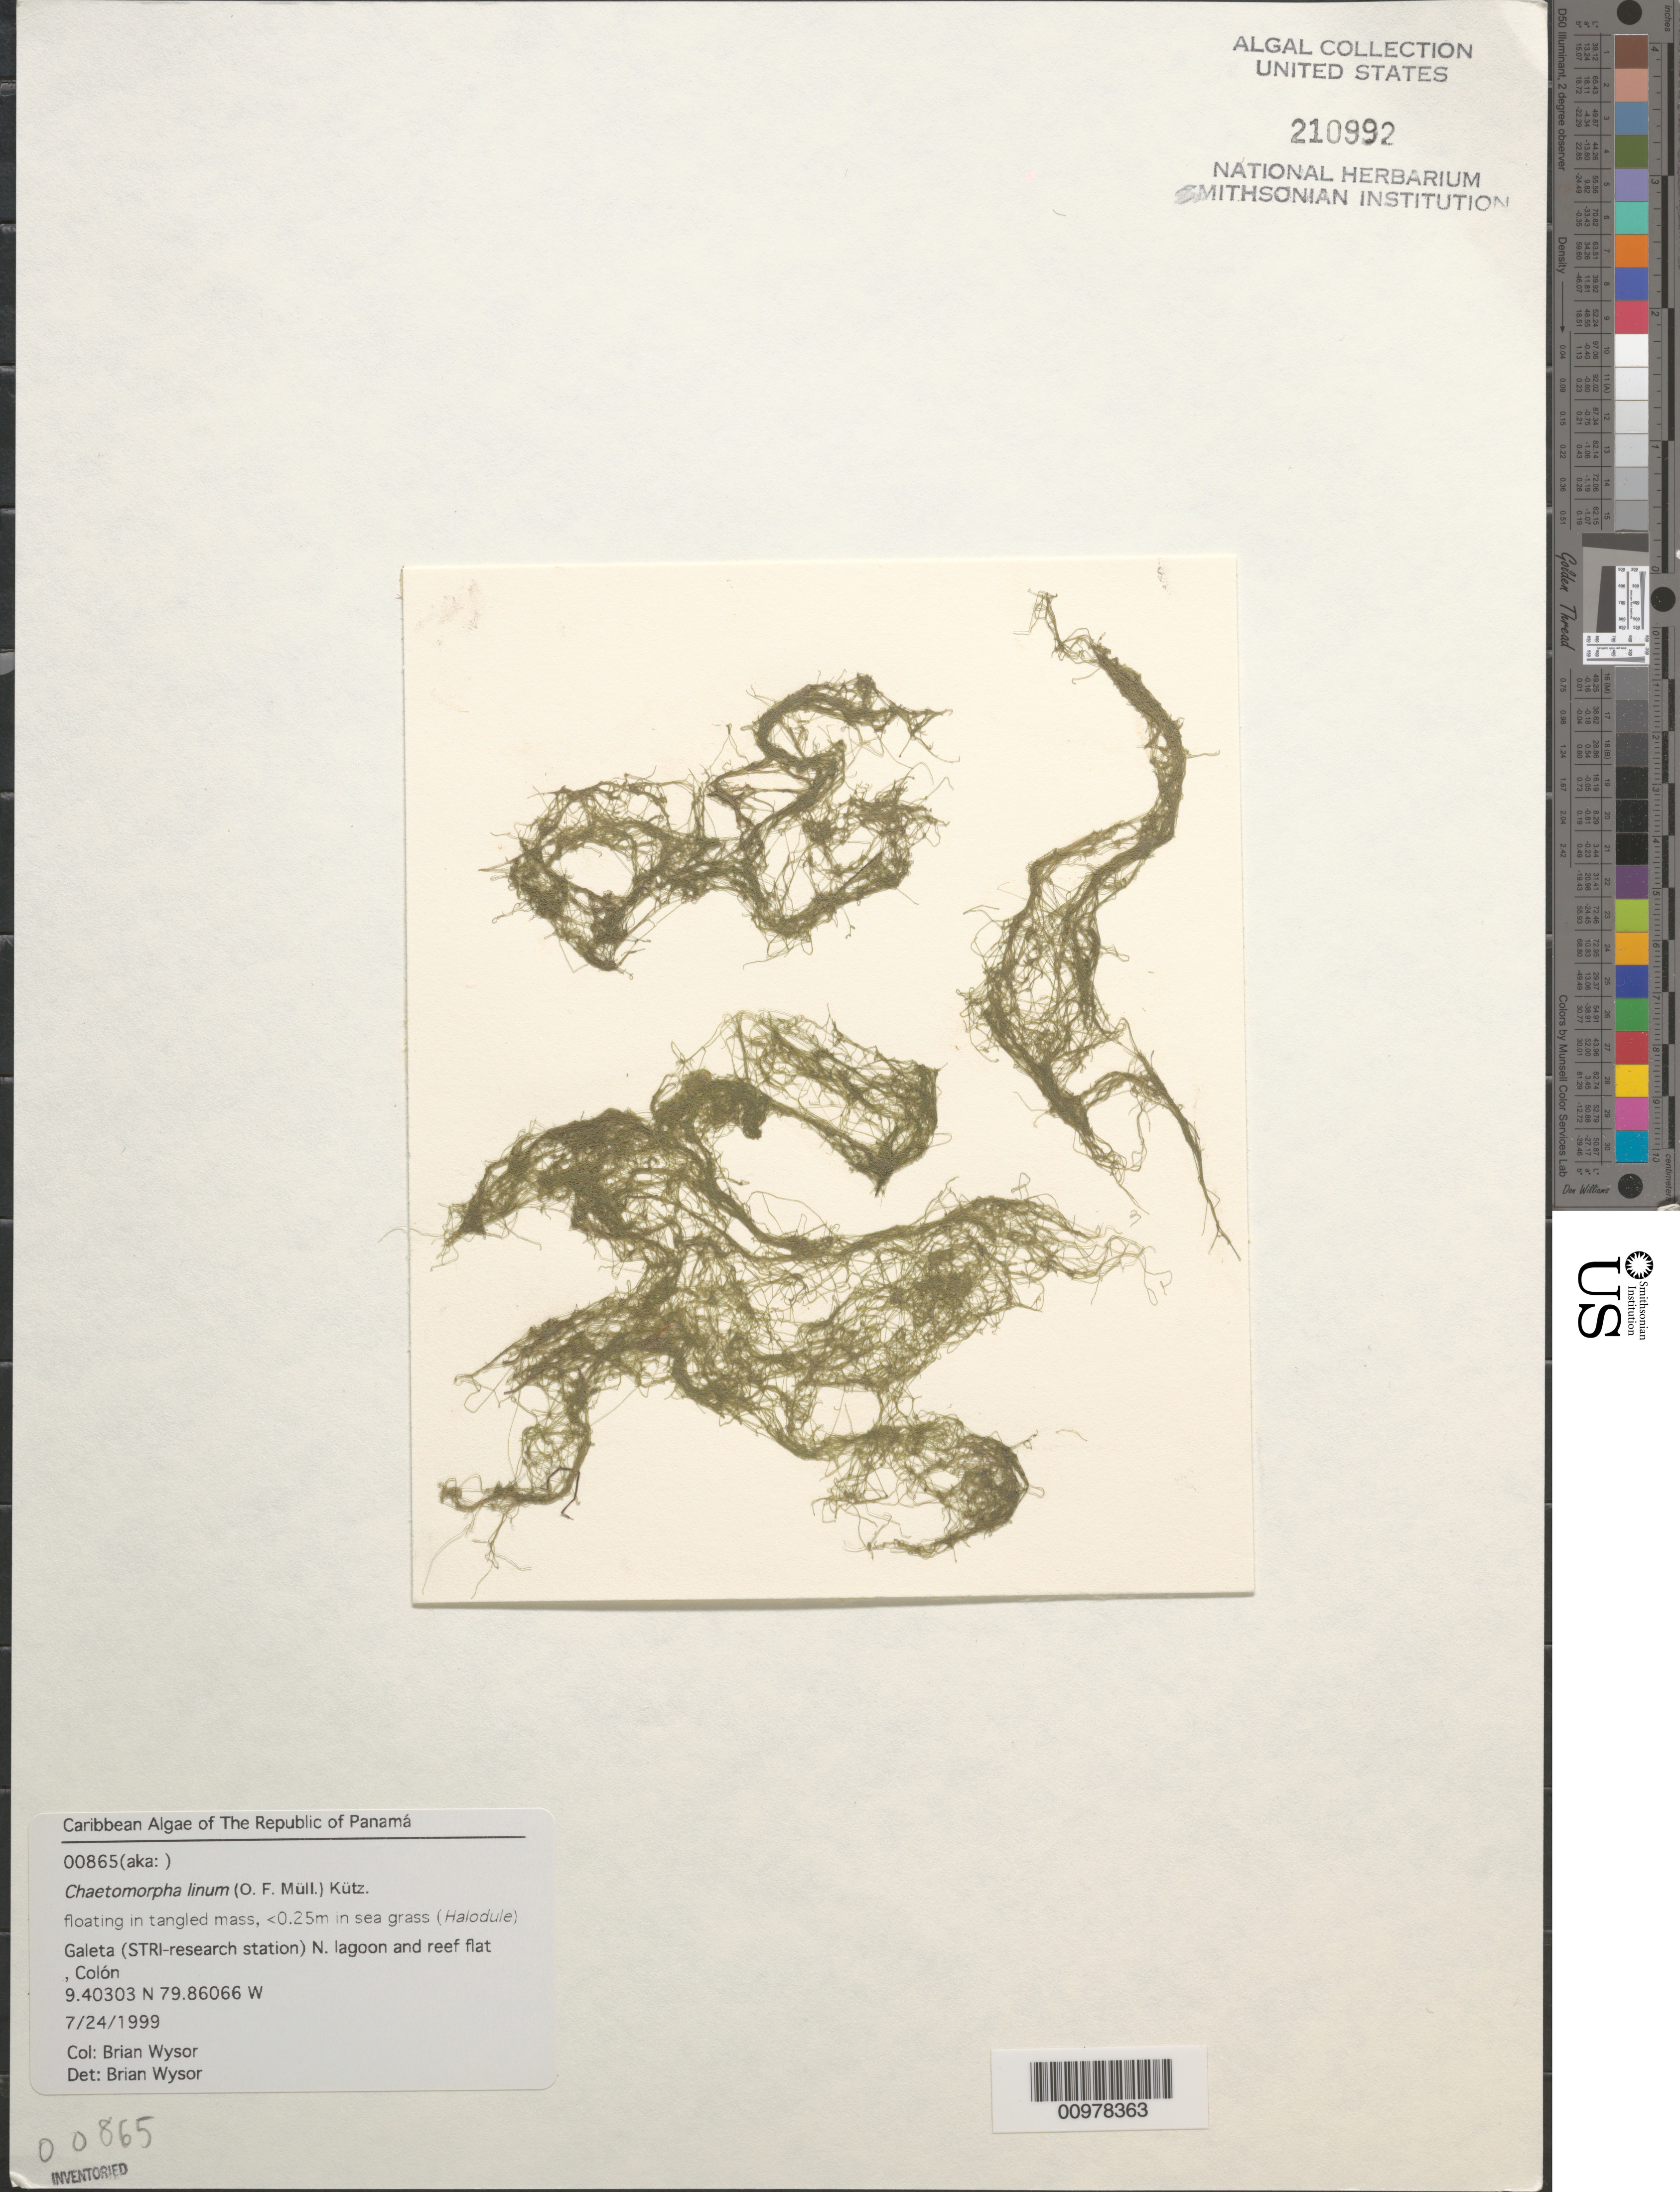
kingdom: Plantae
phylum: Chlorophyta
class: Ulvophyceae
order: Cladophorales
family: Cladophoraceae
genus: Chaetomorpha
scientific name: Chaetomorpha linum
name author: (O.F. Muell.) Kütz.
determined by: Wysor, B.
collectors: B. Wysor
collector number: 00865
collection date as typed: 24 Jul 1999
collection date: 1999-07-24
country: Panama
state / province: Colón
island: Galeta Island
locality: West of STRI (Smithsonian Tropical Research Institute) research station north lagoon and reef flat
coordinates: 9.40303 N, 79.86066 W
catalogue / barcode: US 210992